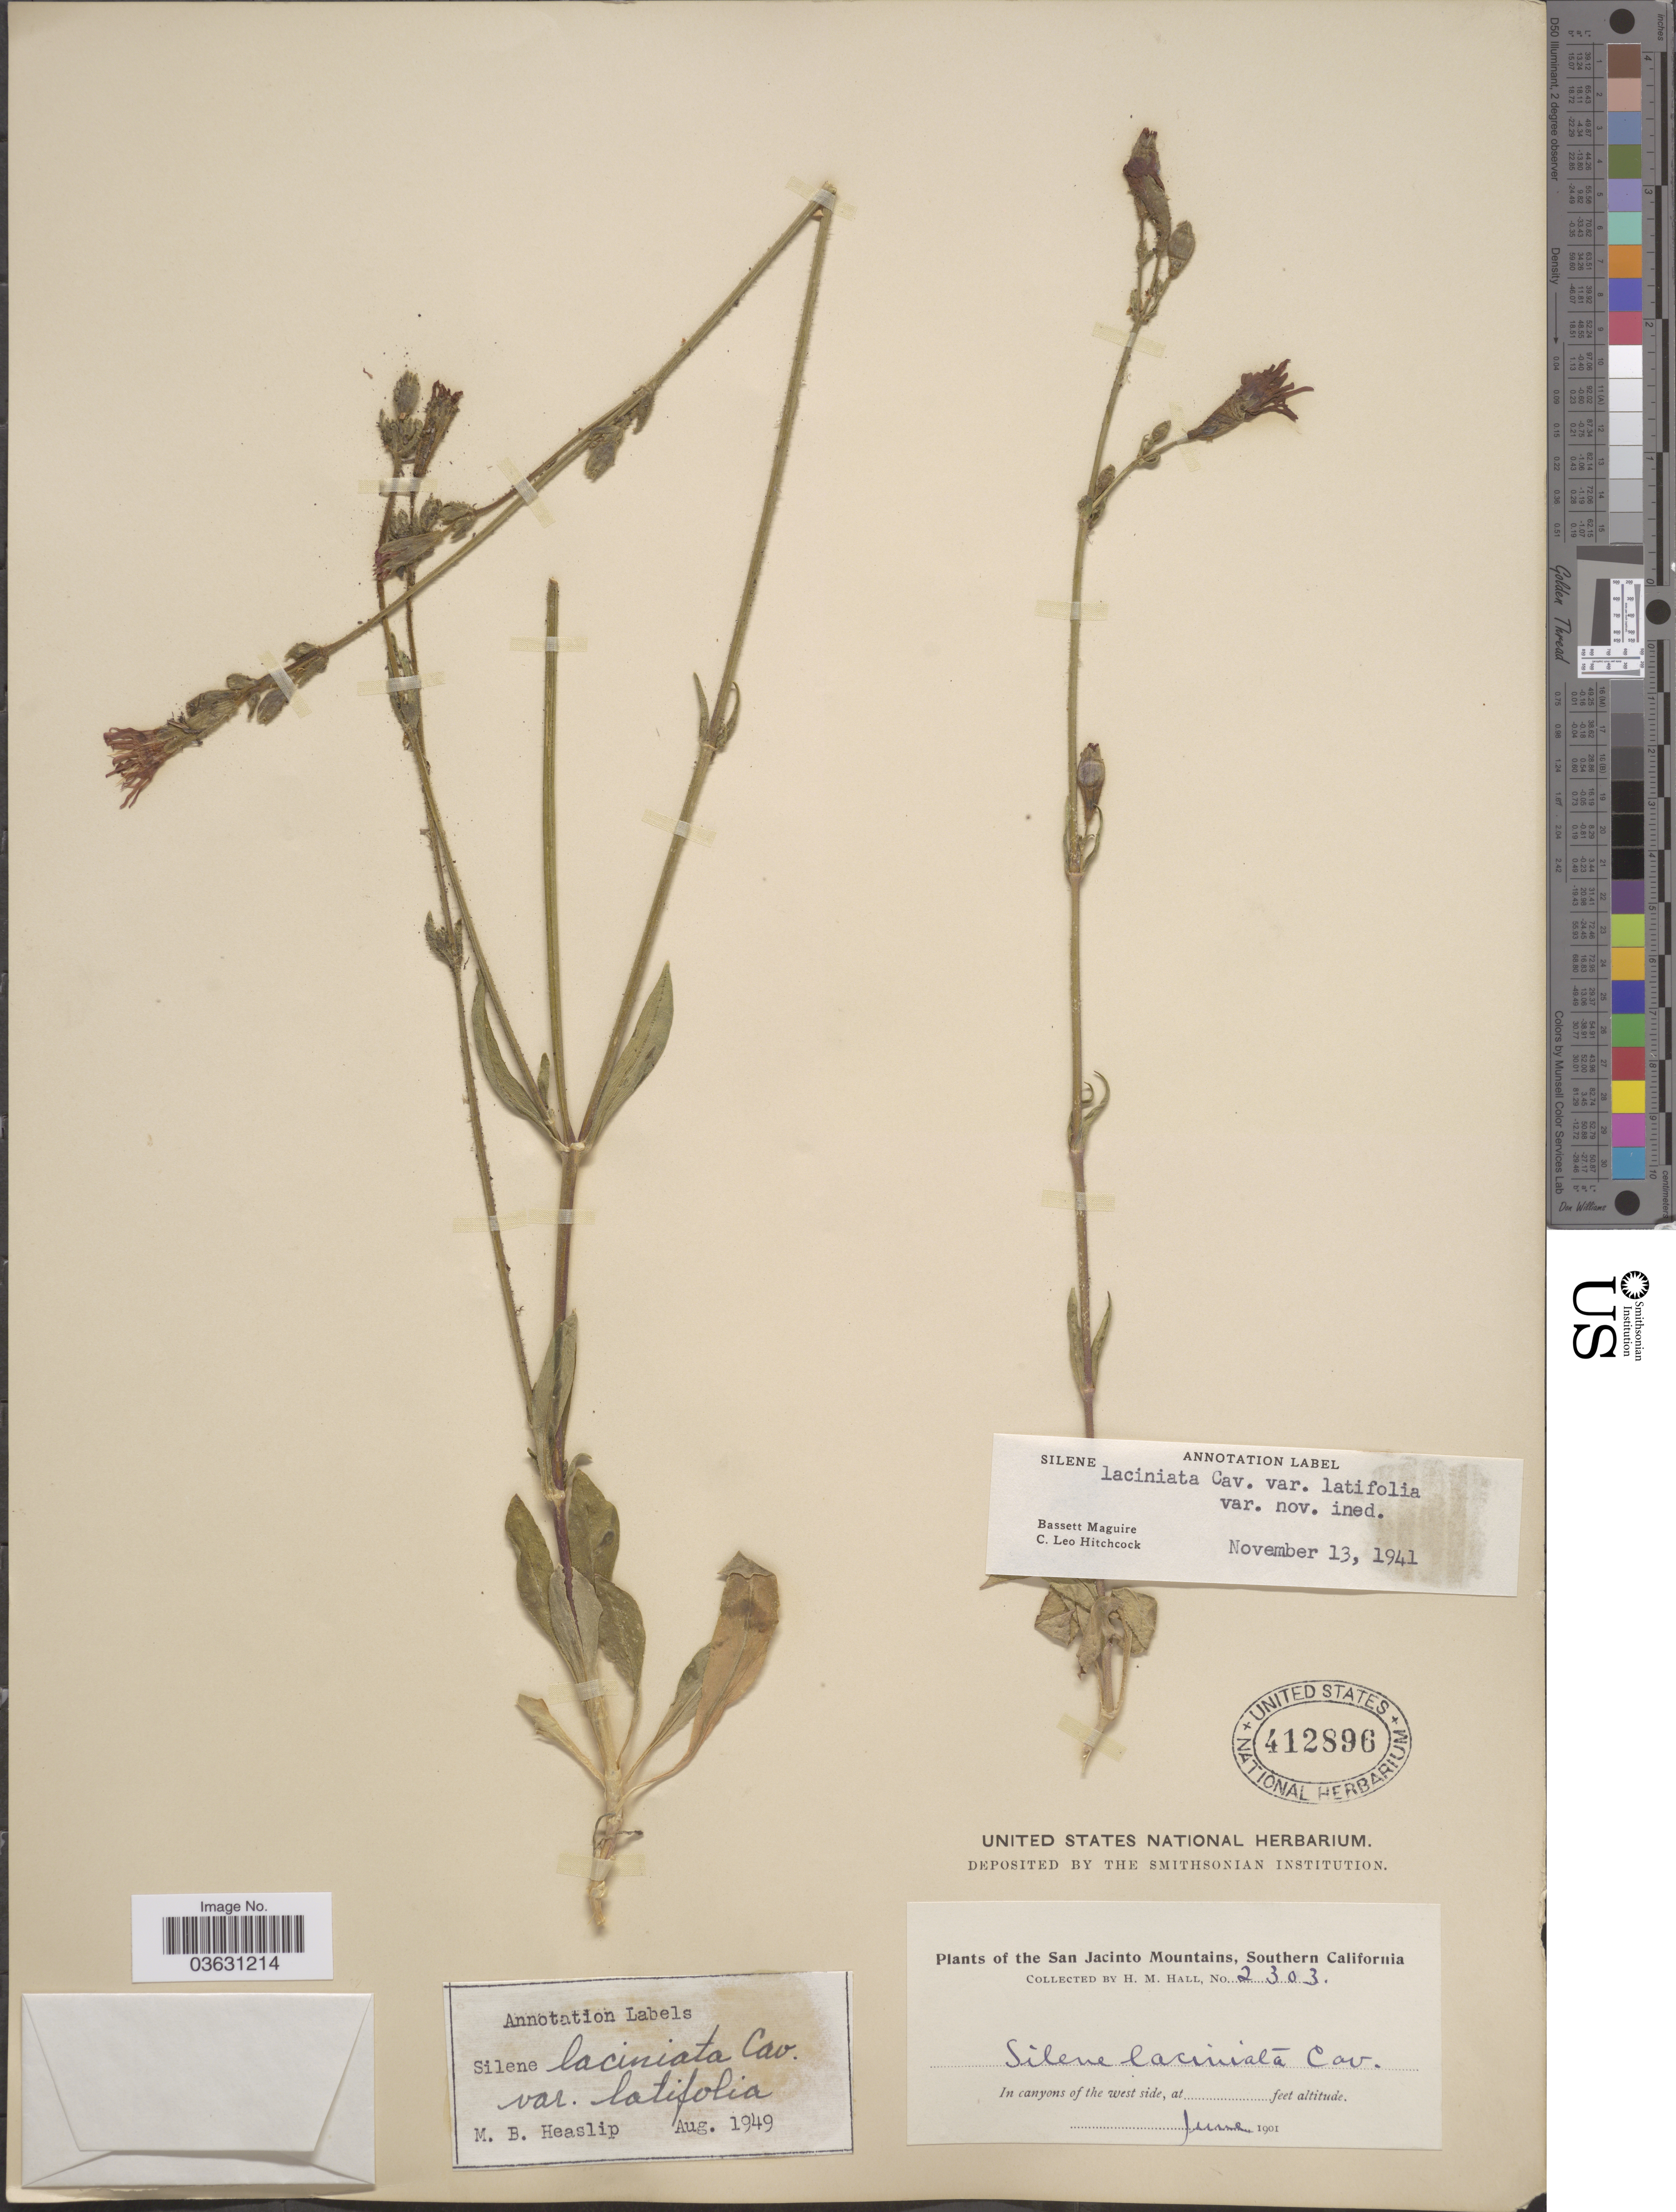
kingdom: Plantae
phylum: Tracheophyta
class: Magnoliopsida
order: Caryophyllales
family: Caryophyllaceae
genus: Silene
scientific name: Silene laciniata var. latifolia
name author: C.L. Hitchc. & Maguire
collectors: H. M. Hall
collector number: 2303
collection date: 1901-06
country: United States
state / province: California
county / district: Riverside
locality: San Jacinto Mountains, Southern California. In canyons of the west side.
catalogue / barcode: US 412896